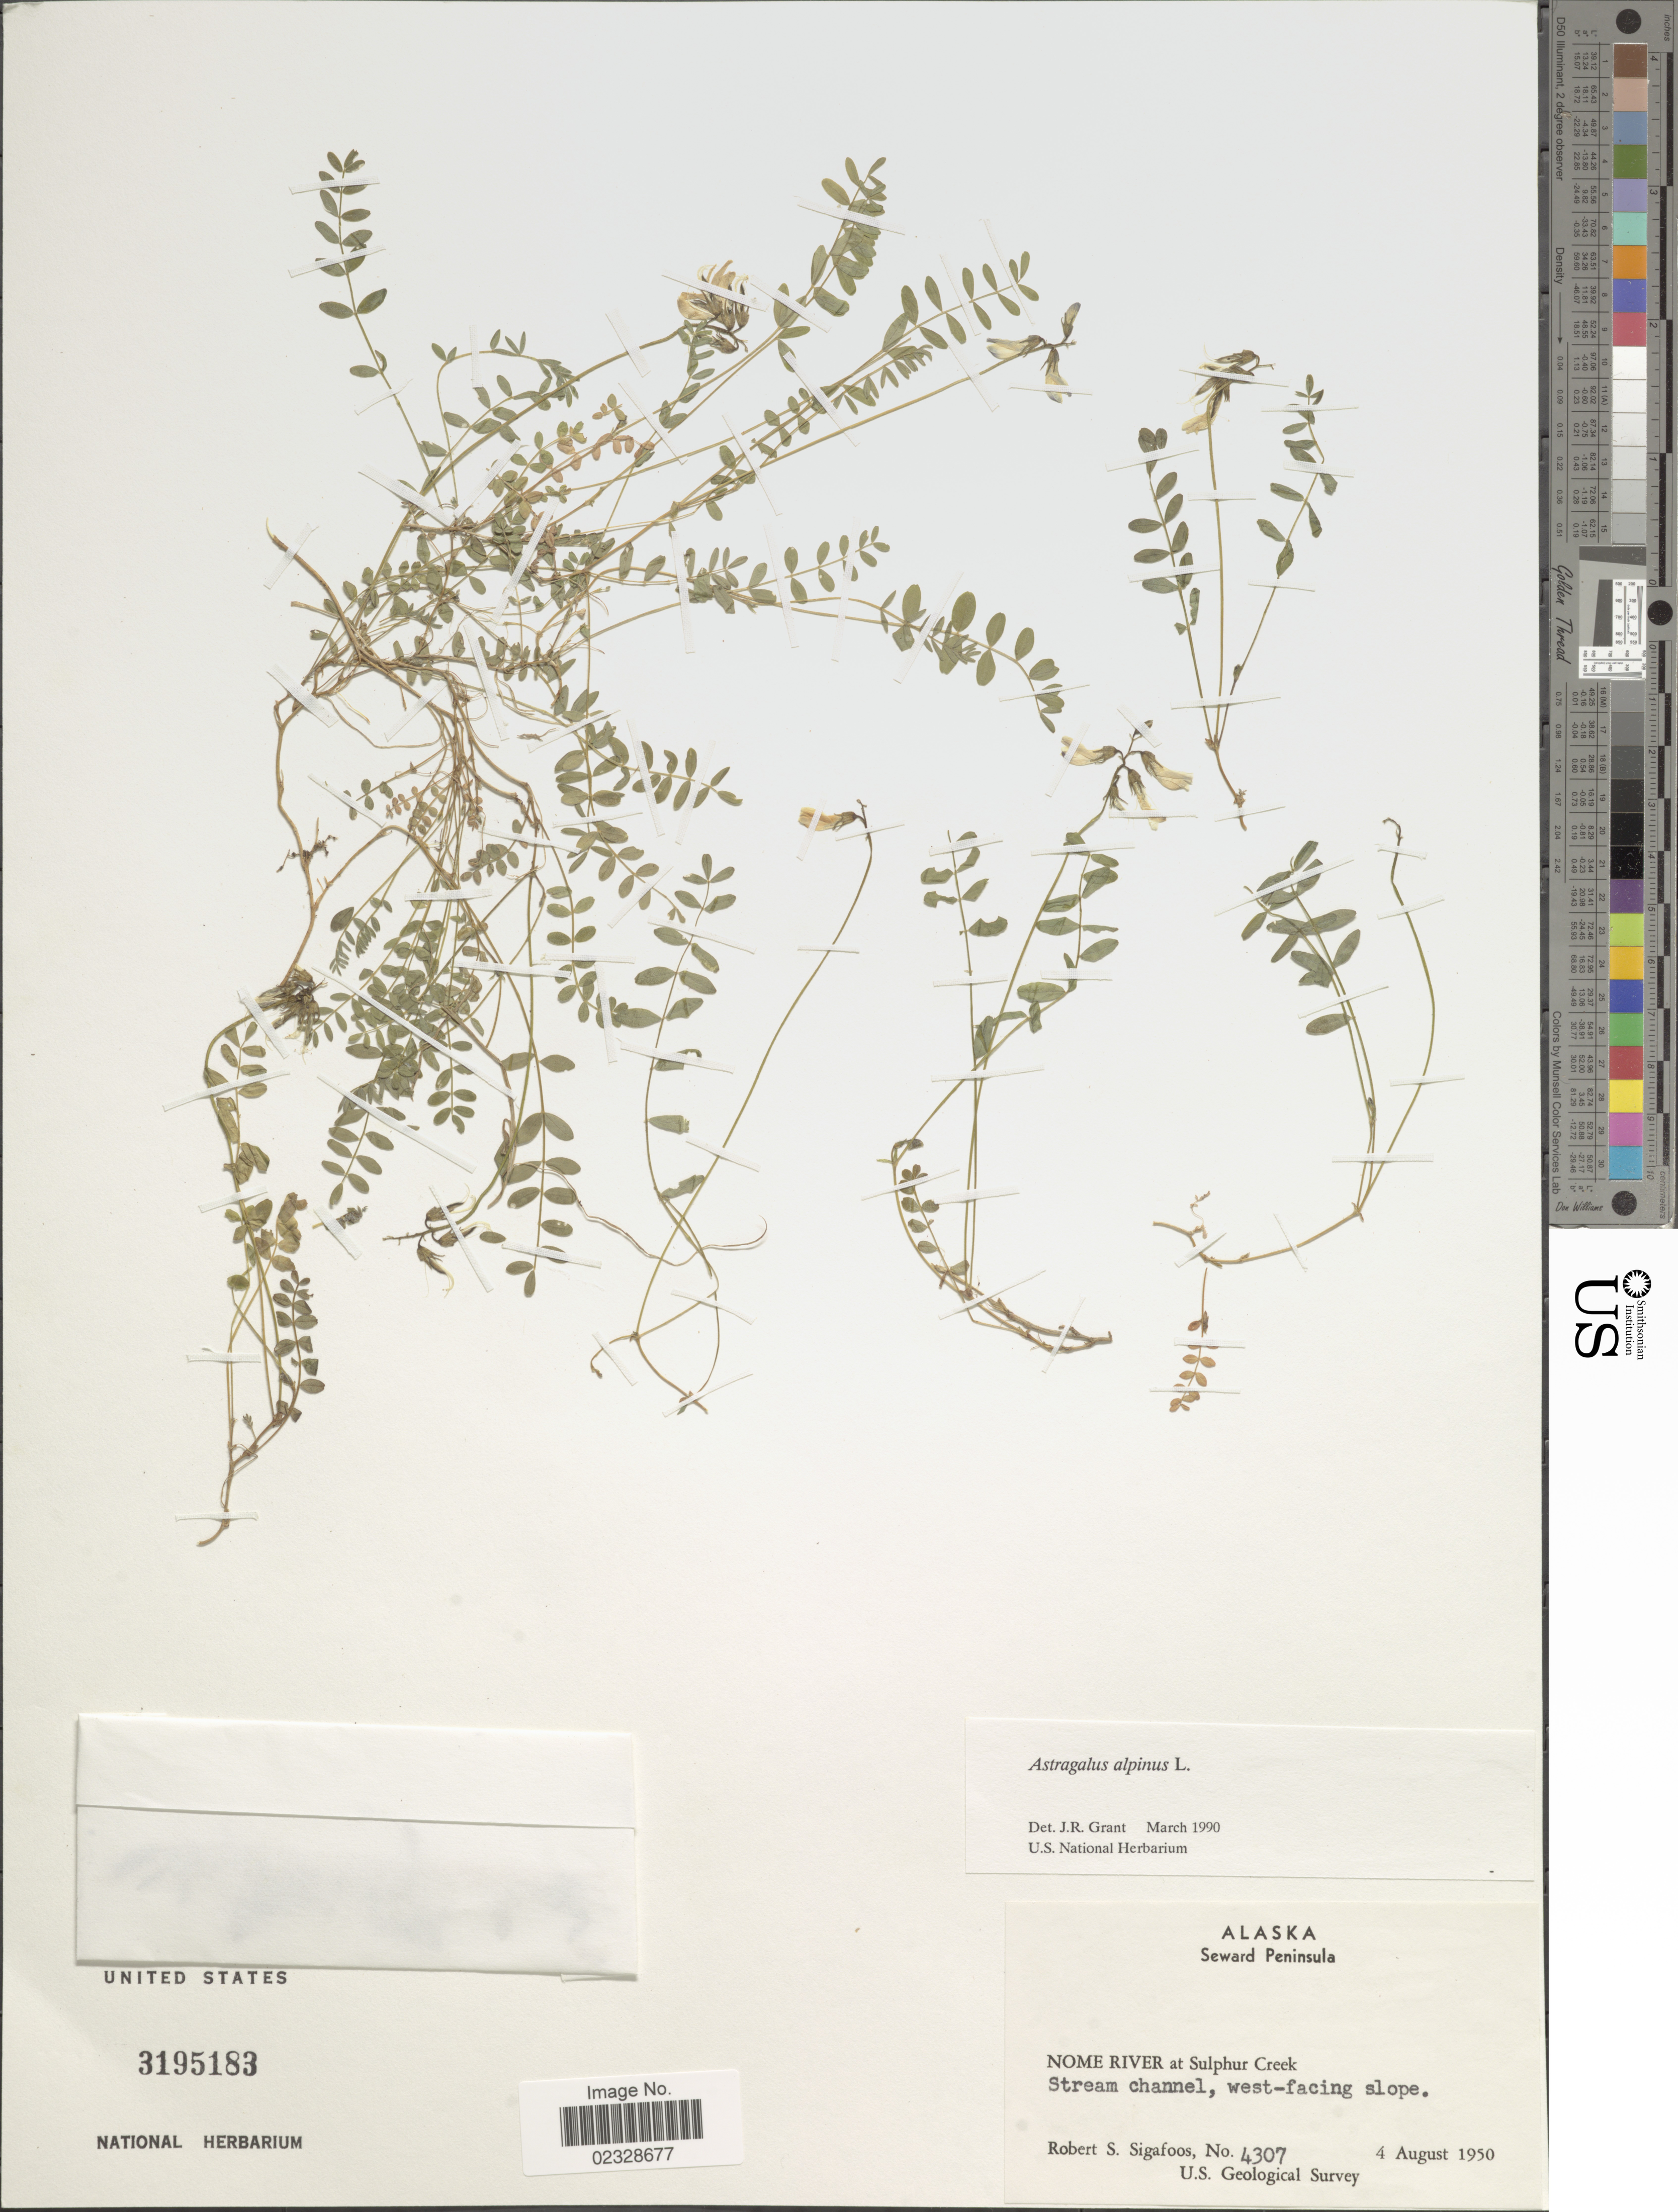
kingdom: Plantae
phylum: Tracheophyta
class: Magnoliopsida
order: Fabales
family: Fabaceae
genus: Astragalus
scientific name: Astragalus alpinus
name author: L.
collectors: R. Sigafoos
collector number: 4307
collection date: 1950-08-04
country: United States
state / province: Alaska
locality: Seward Peninsula, Nome River at Sulphur Creek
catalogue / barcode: US 3195183